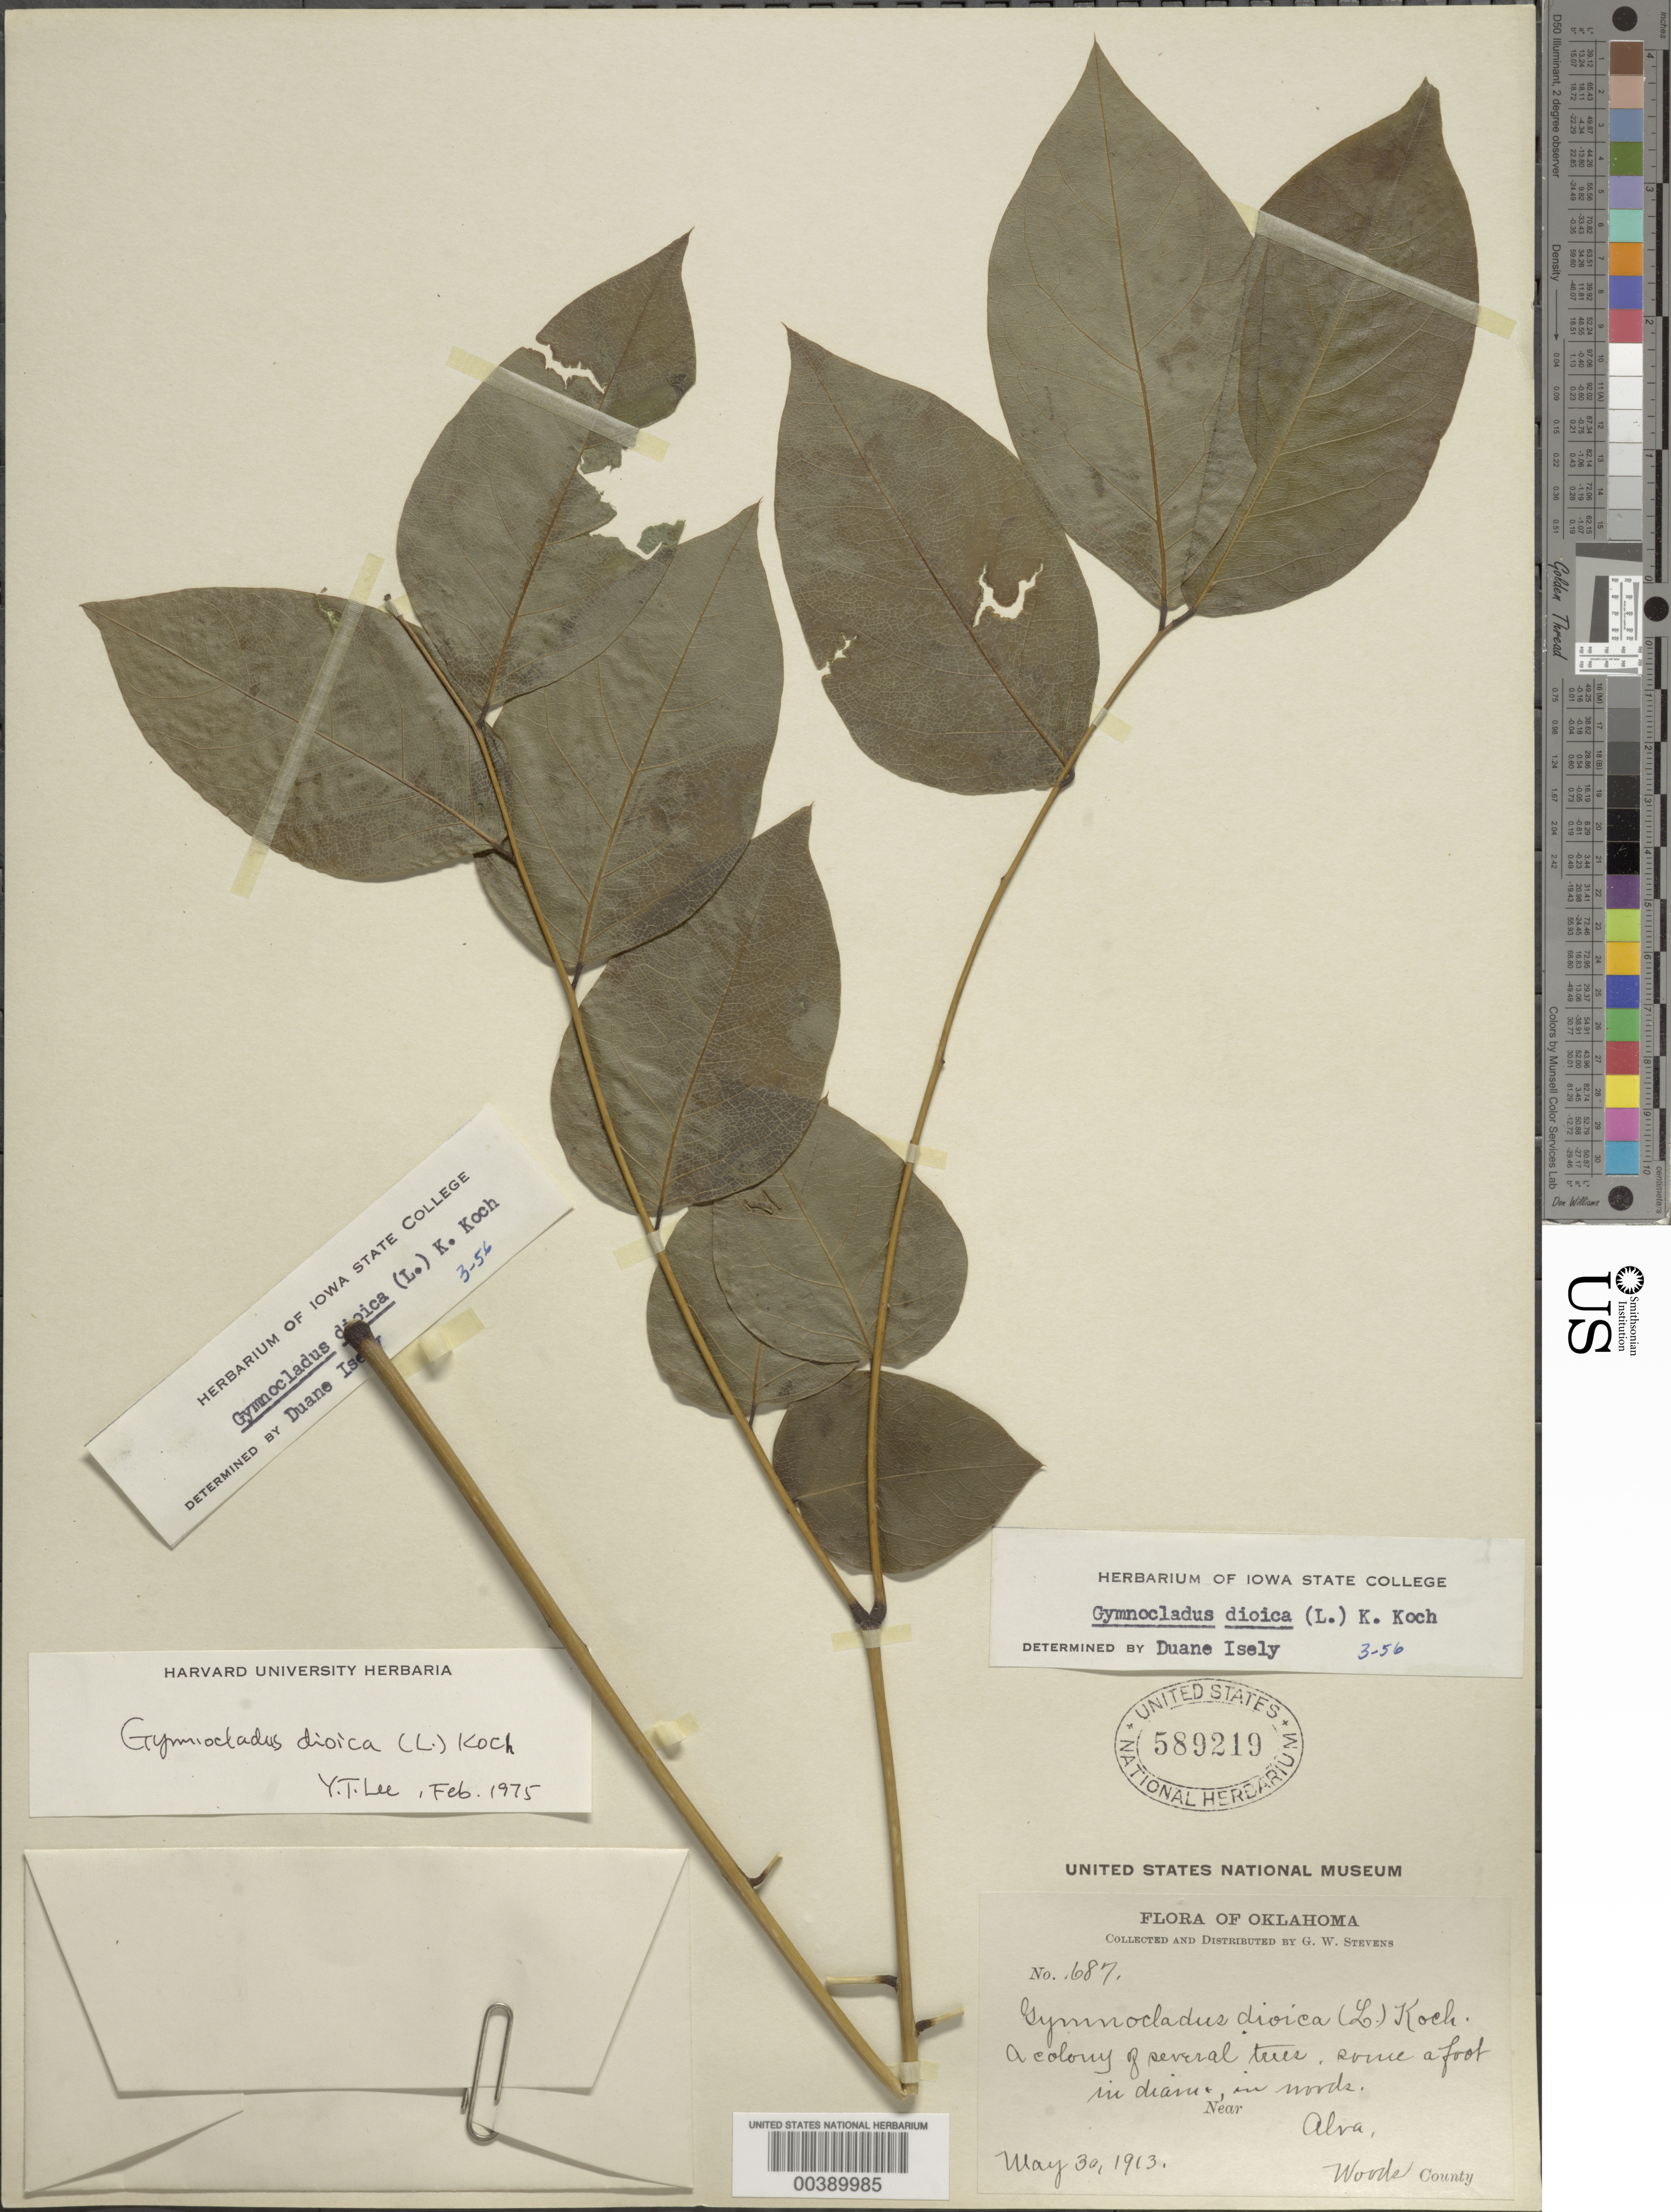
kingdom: Plantae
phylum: Tracheophyta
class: Magnoliopsida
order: Fabales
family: Fabaceae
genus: Gymnocladus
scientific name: Gymnocladus dioicus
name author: (L.) K. Koch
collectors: G. W. Stevens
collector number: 687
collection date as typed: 30 May 1913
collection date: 1913-05-30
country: United States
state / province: Oklahoma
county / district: Woods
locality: Near alva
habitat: In woods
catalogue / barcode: US 589219